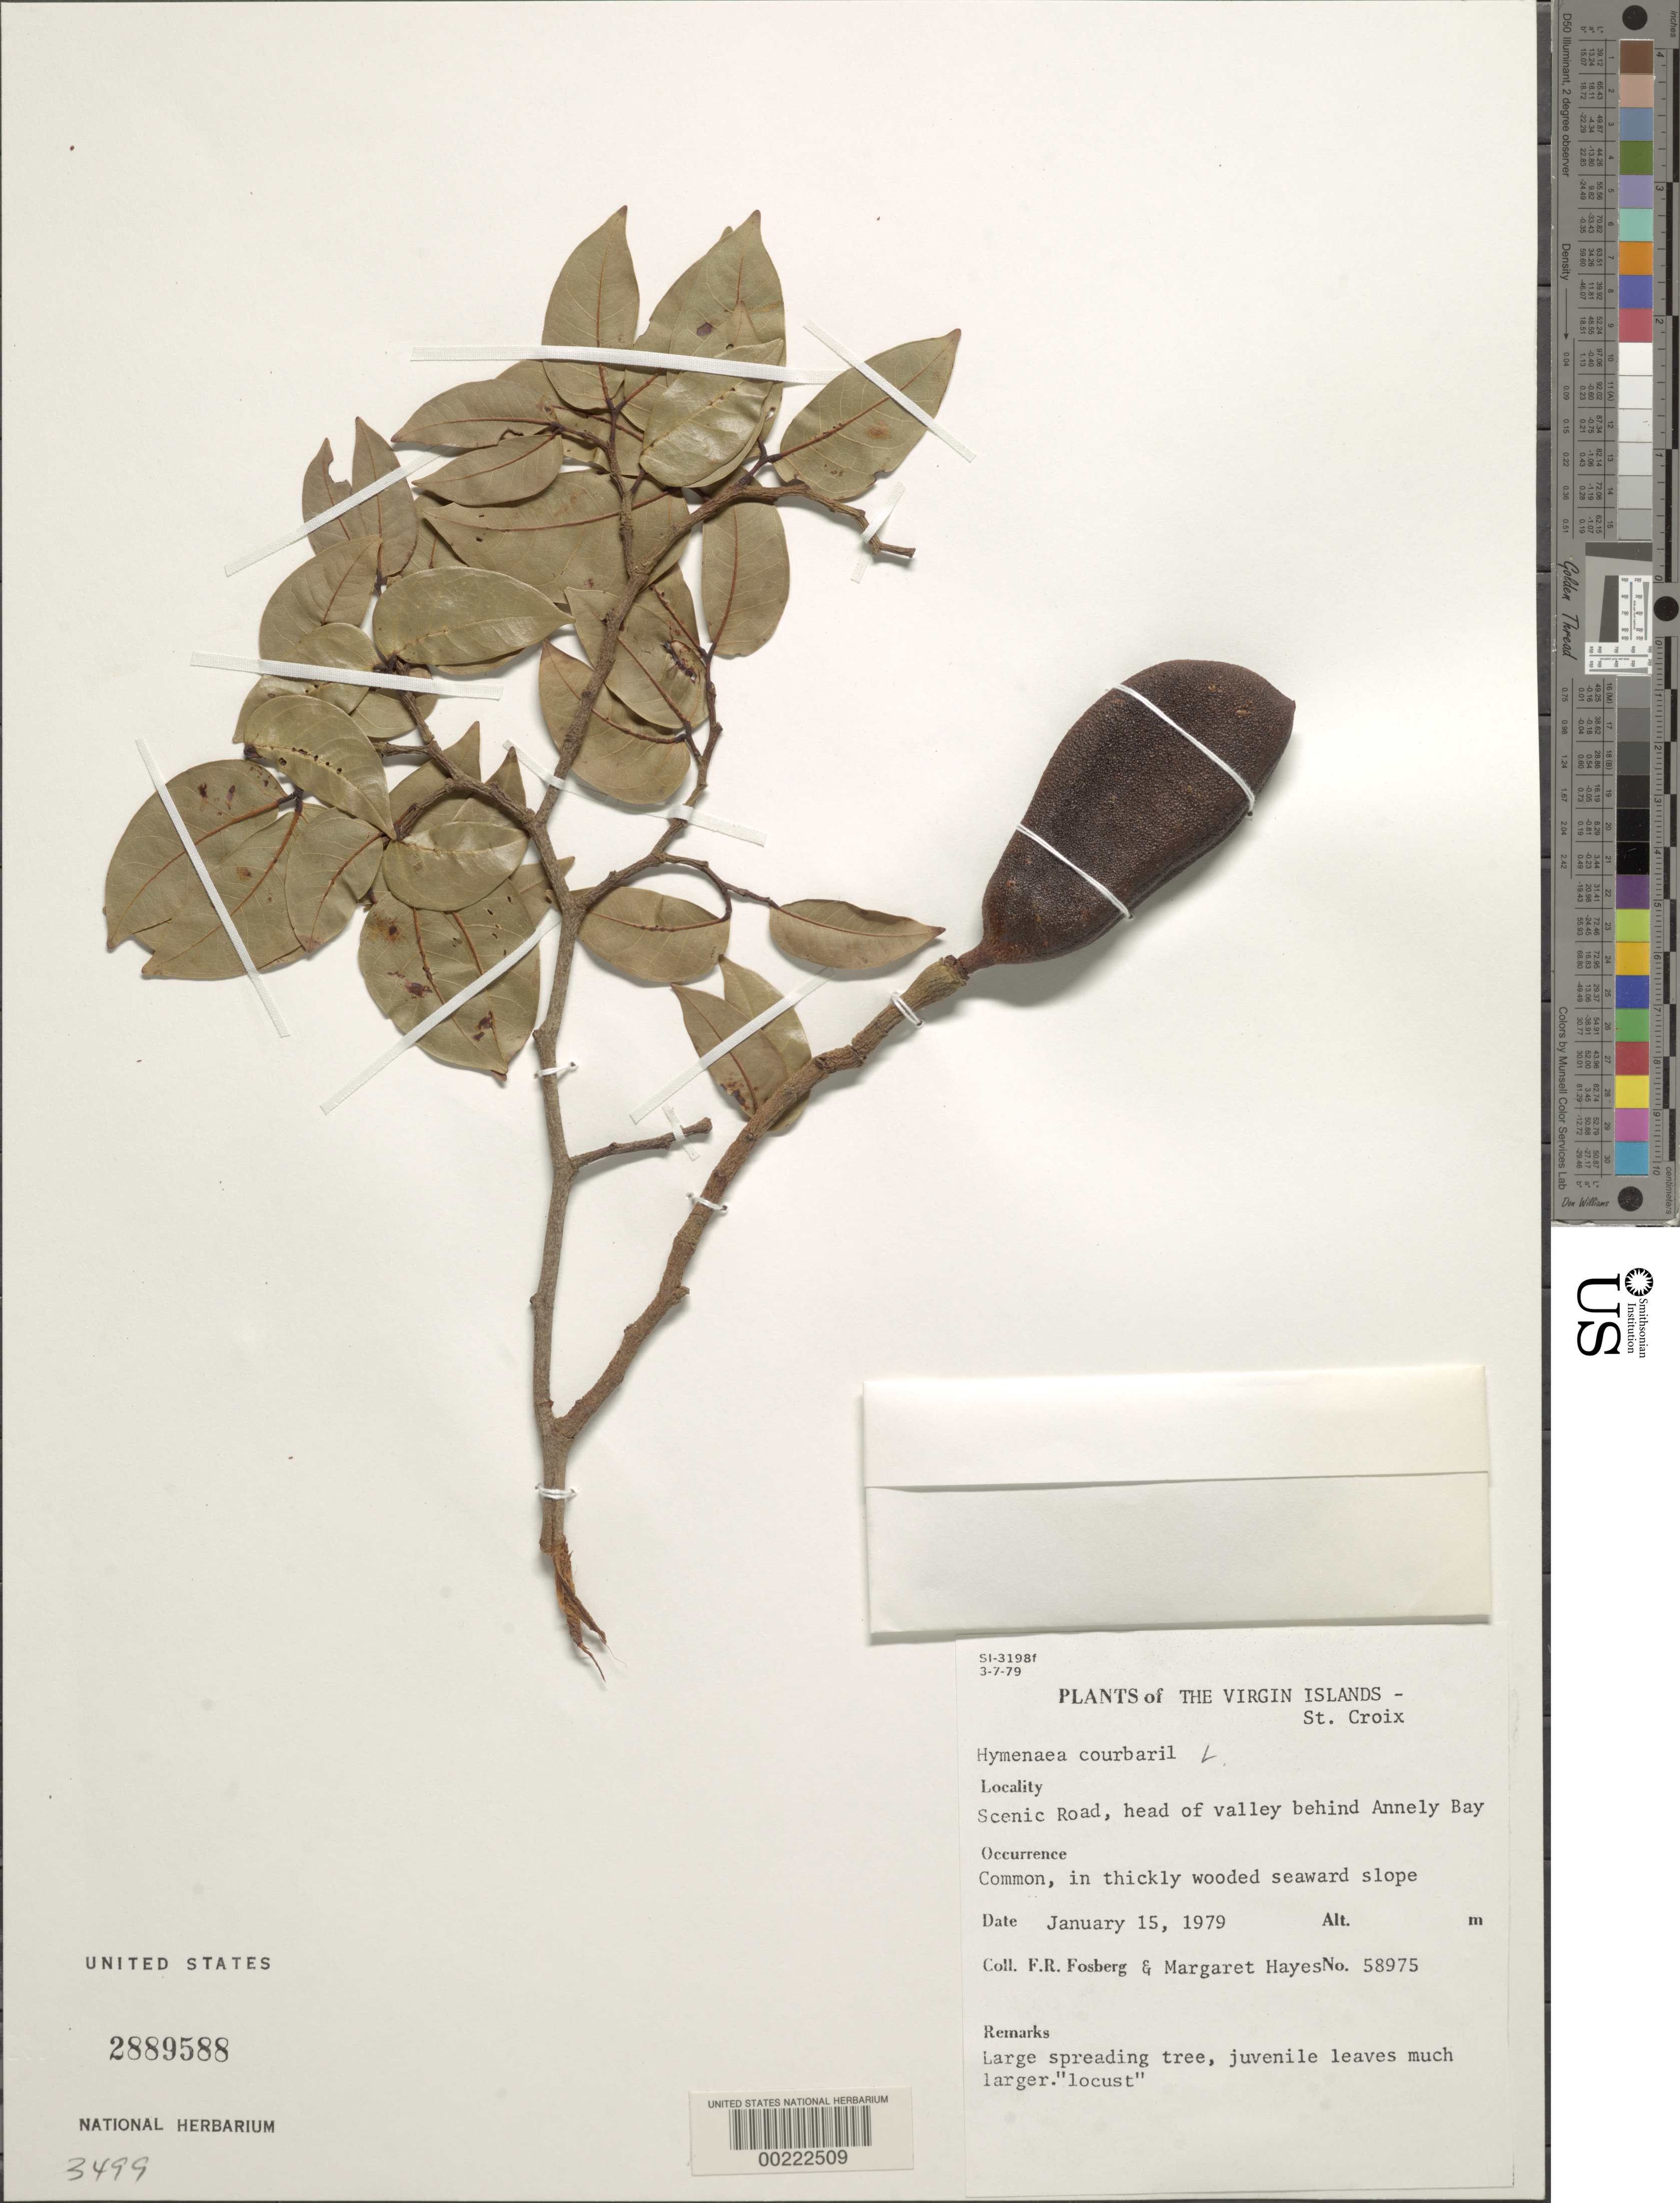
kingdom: Plantae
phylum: Tracheophyta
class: Magnoliopsida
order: Fabales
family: Fabaceae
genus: Hymenaea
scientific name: Hymenaea courbaril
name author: L.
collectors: F. R. Fosberg & M. Hayes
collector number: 58975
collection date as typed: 15 Jan 1979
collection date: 1979-01-15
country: U.S. Virgin Islands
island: St. Croix Island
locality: Scenic road, head of valley behind annely bay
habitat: Thickly wooded seaward slope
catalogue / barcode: US 2889588